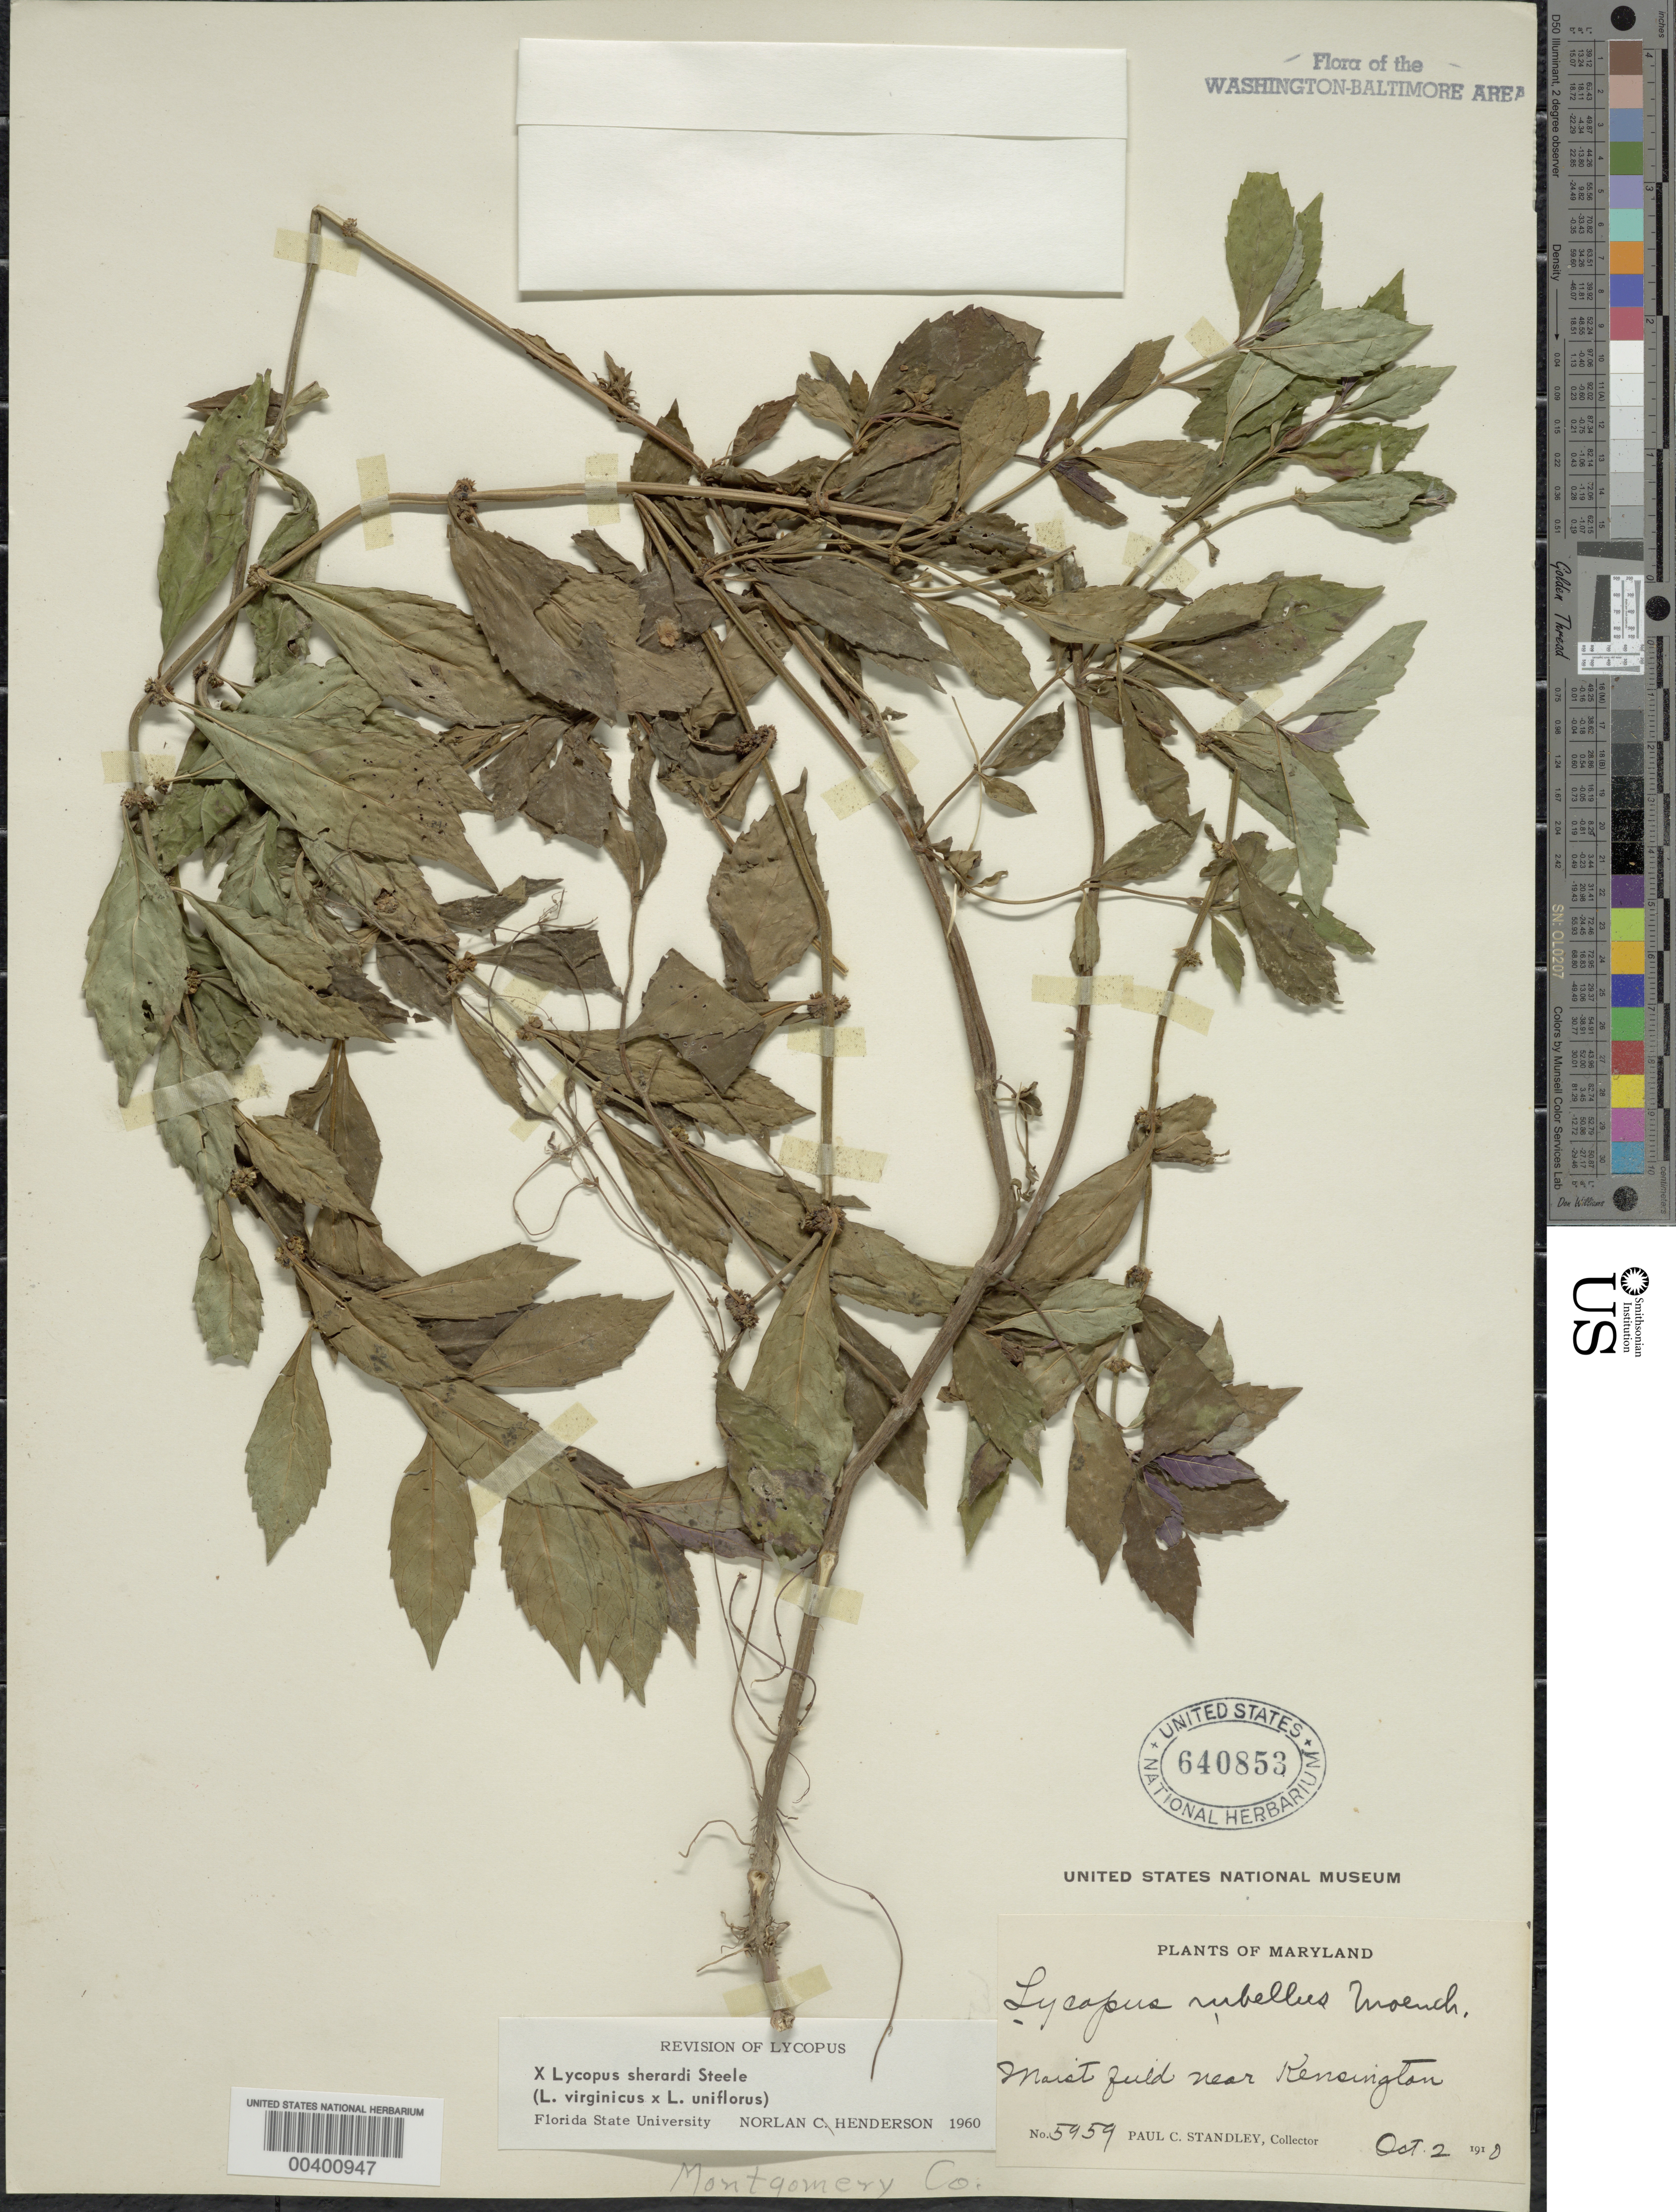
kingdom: Plantae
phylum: Tracheophyta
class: Magnoliopsida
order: Lamiales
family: Lamiaceae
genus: Lycopus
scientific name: Lycopus x sherardii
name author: E.S. Steele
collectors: P. C. Standley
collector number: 5959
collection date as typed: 02 Oct 1910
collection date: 1910-10-02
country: United States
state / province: Maryland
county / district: Montgomery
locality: Near Kensington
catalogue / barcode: US 640853